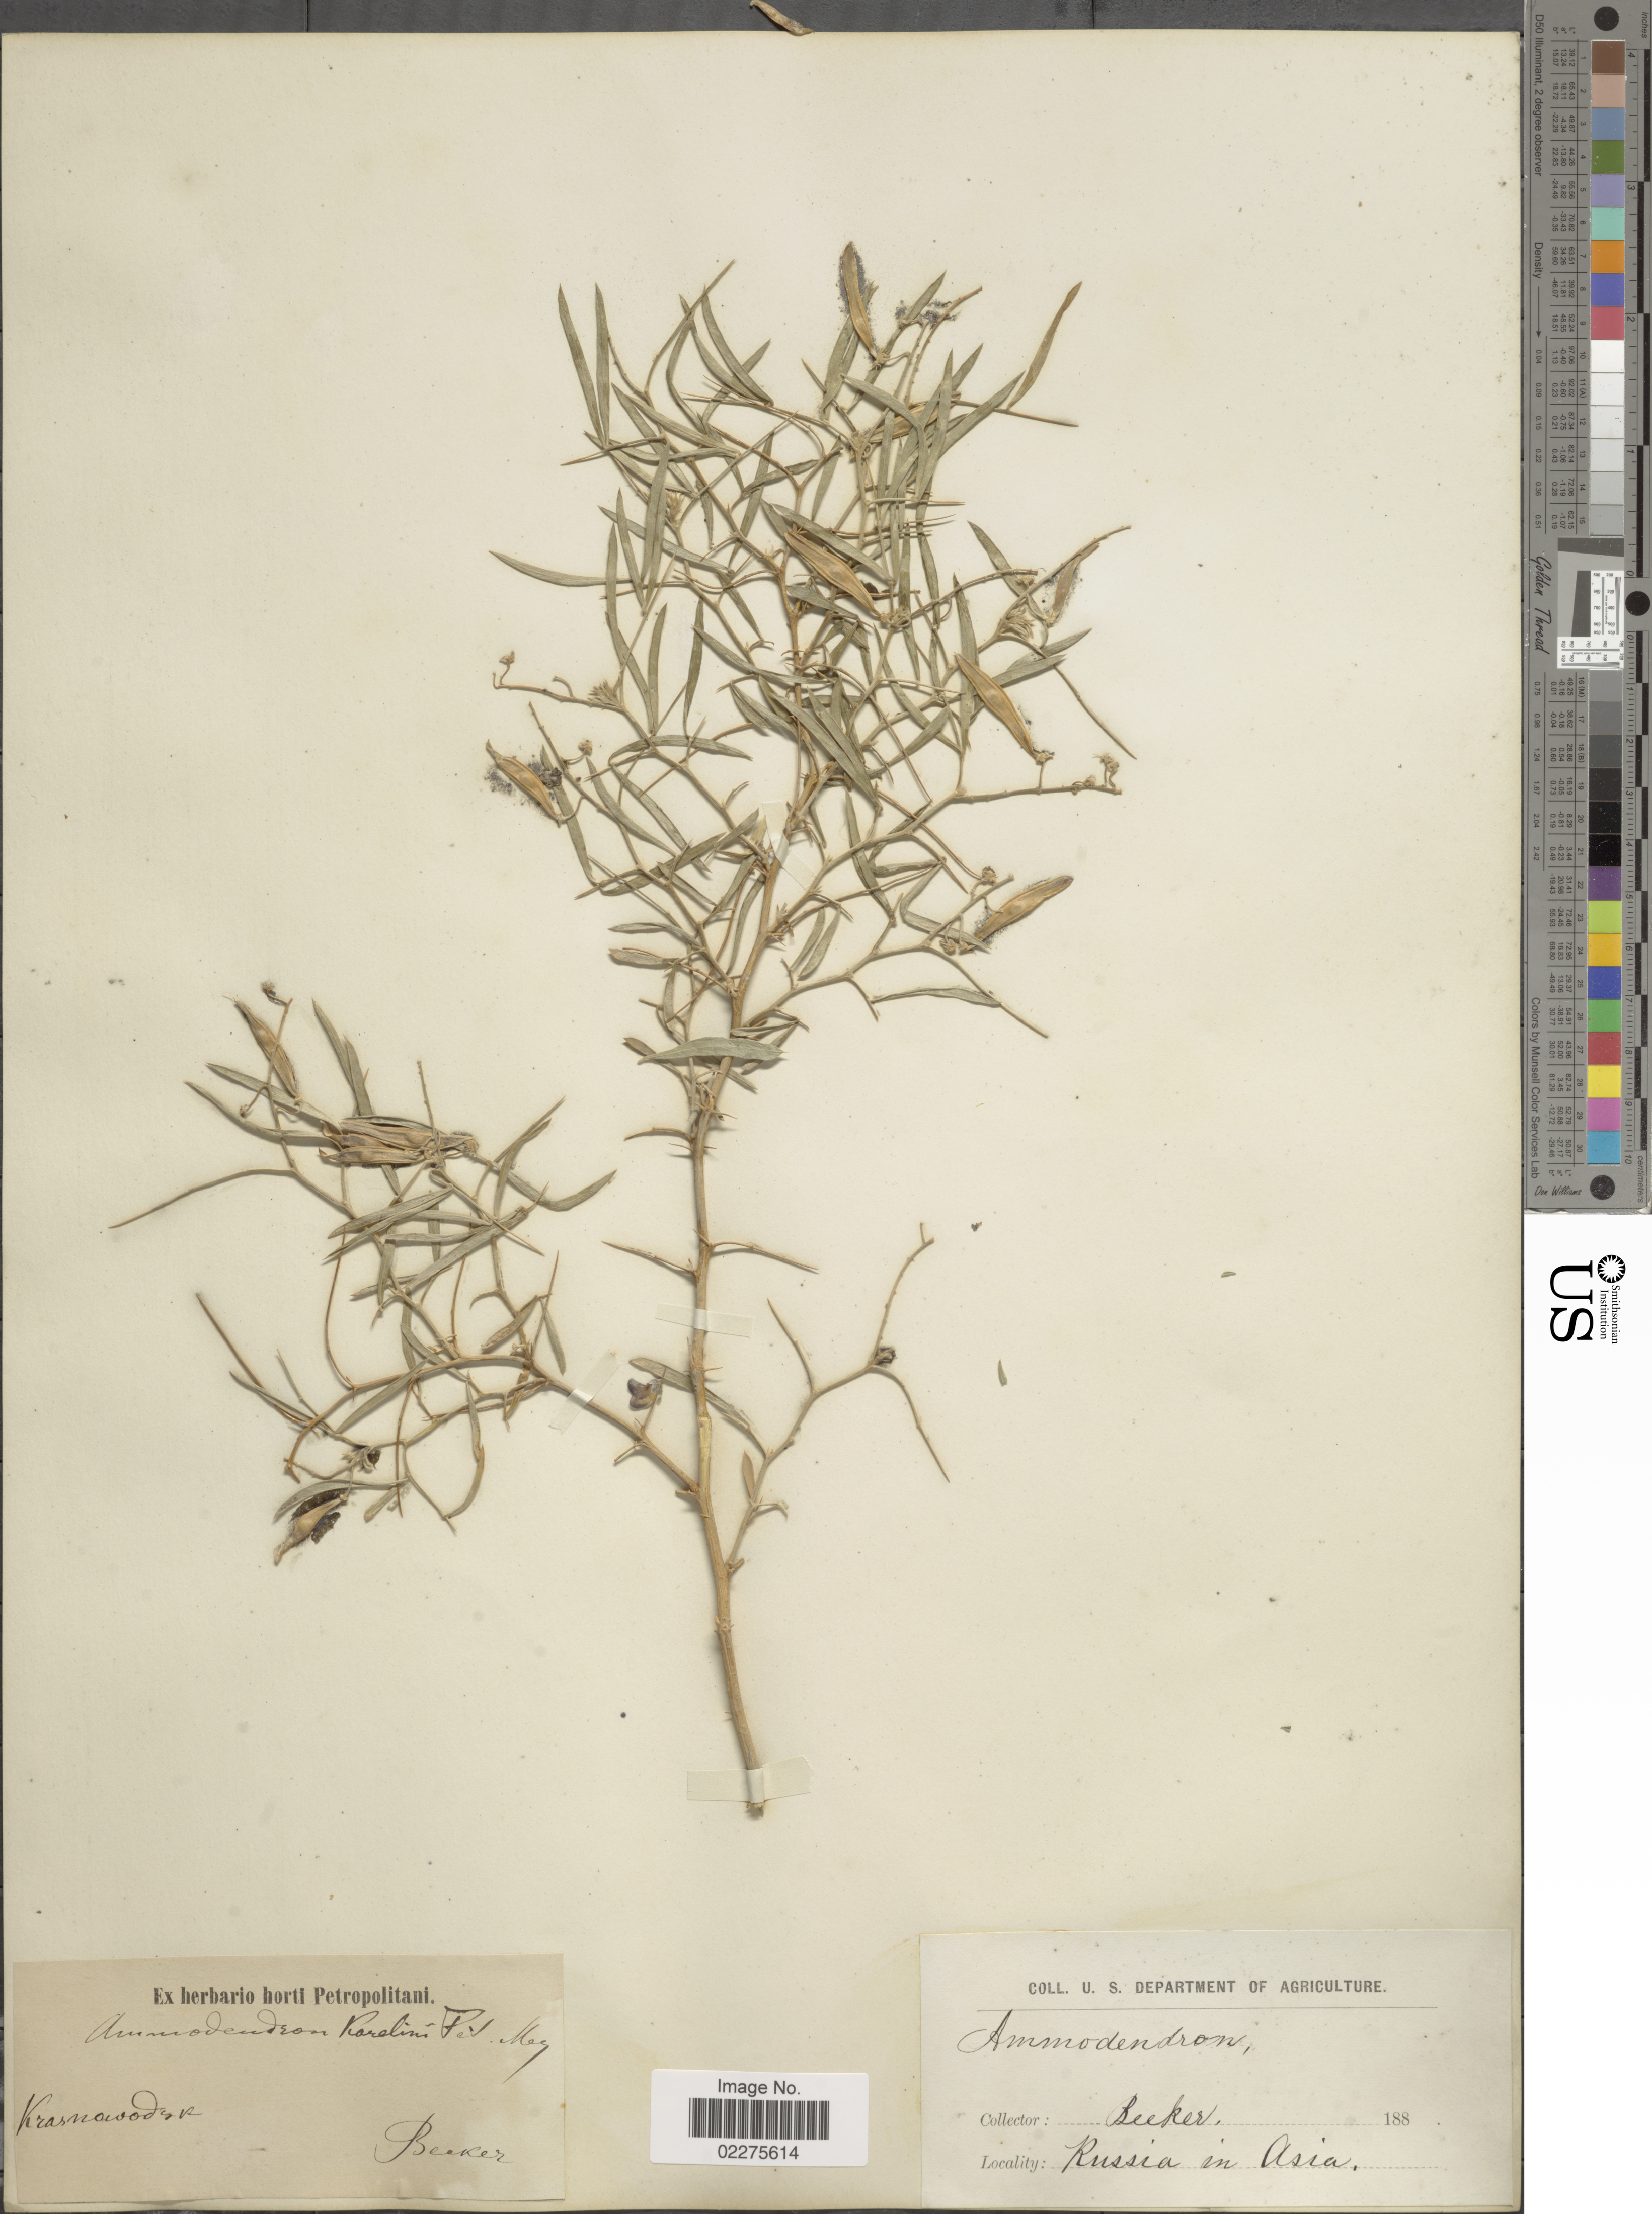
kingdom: Plantae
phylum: Tracheophyta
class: Magnoliopsida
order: Fabales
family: Fabaceae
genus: Ammodendron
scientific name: Ammodendron karelinii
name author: Fisch. & C.A. Mey. ex Ledeb.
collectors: -. Becker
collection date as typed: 188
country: Turkmenistan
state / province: Balkan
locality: Krasnowodsk. (now Türkmenbaşy).